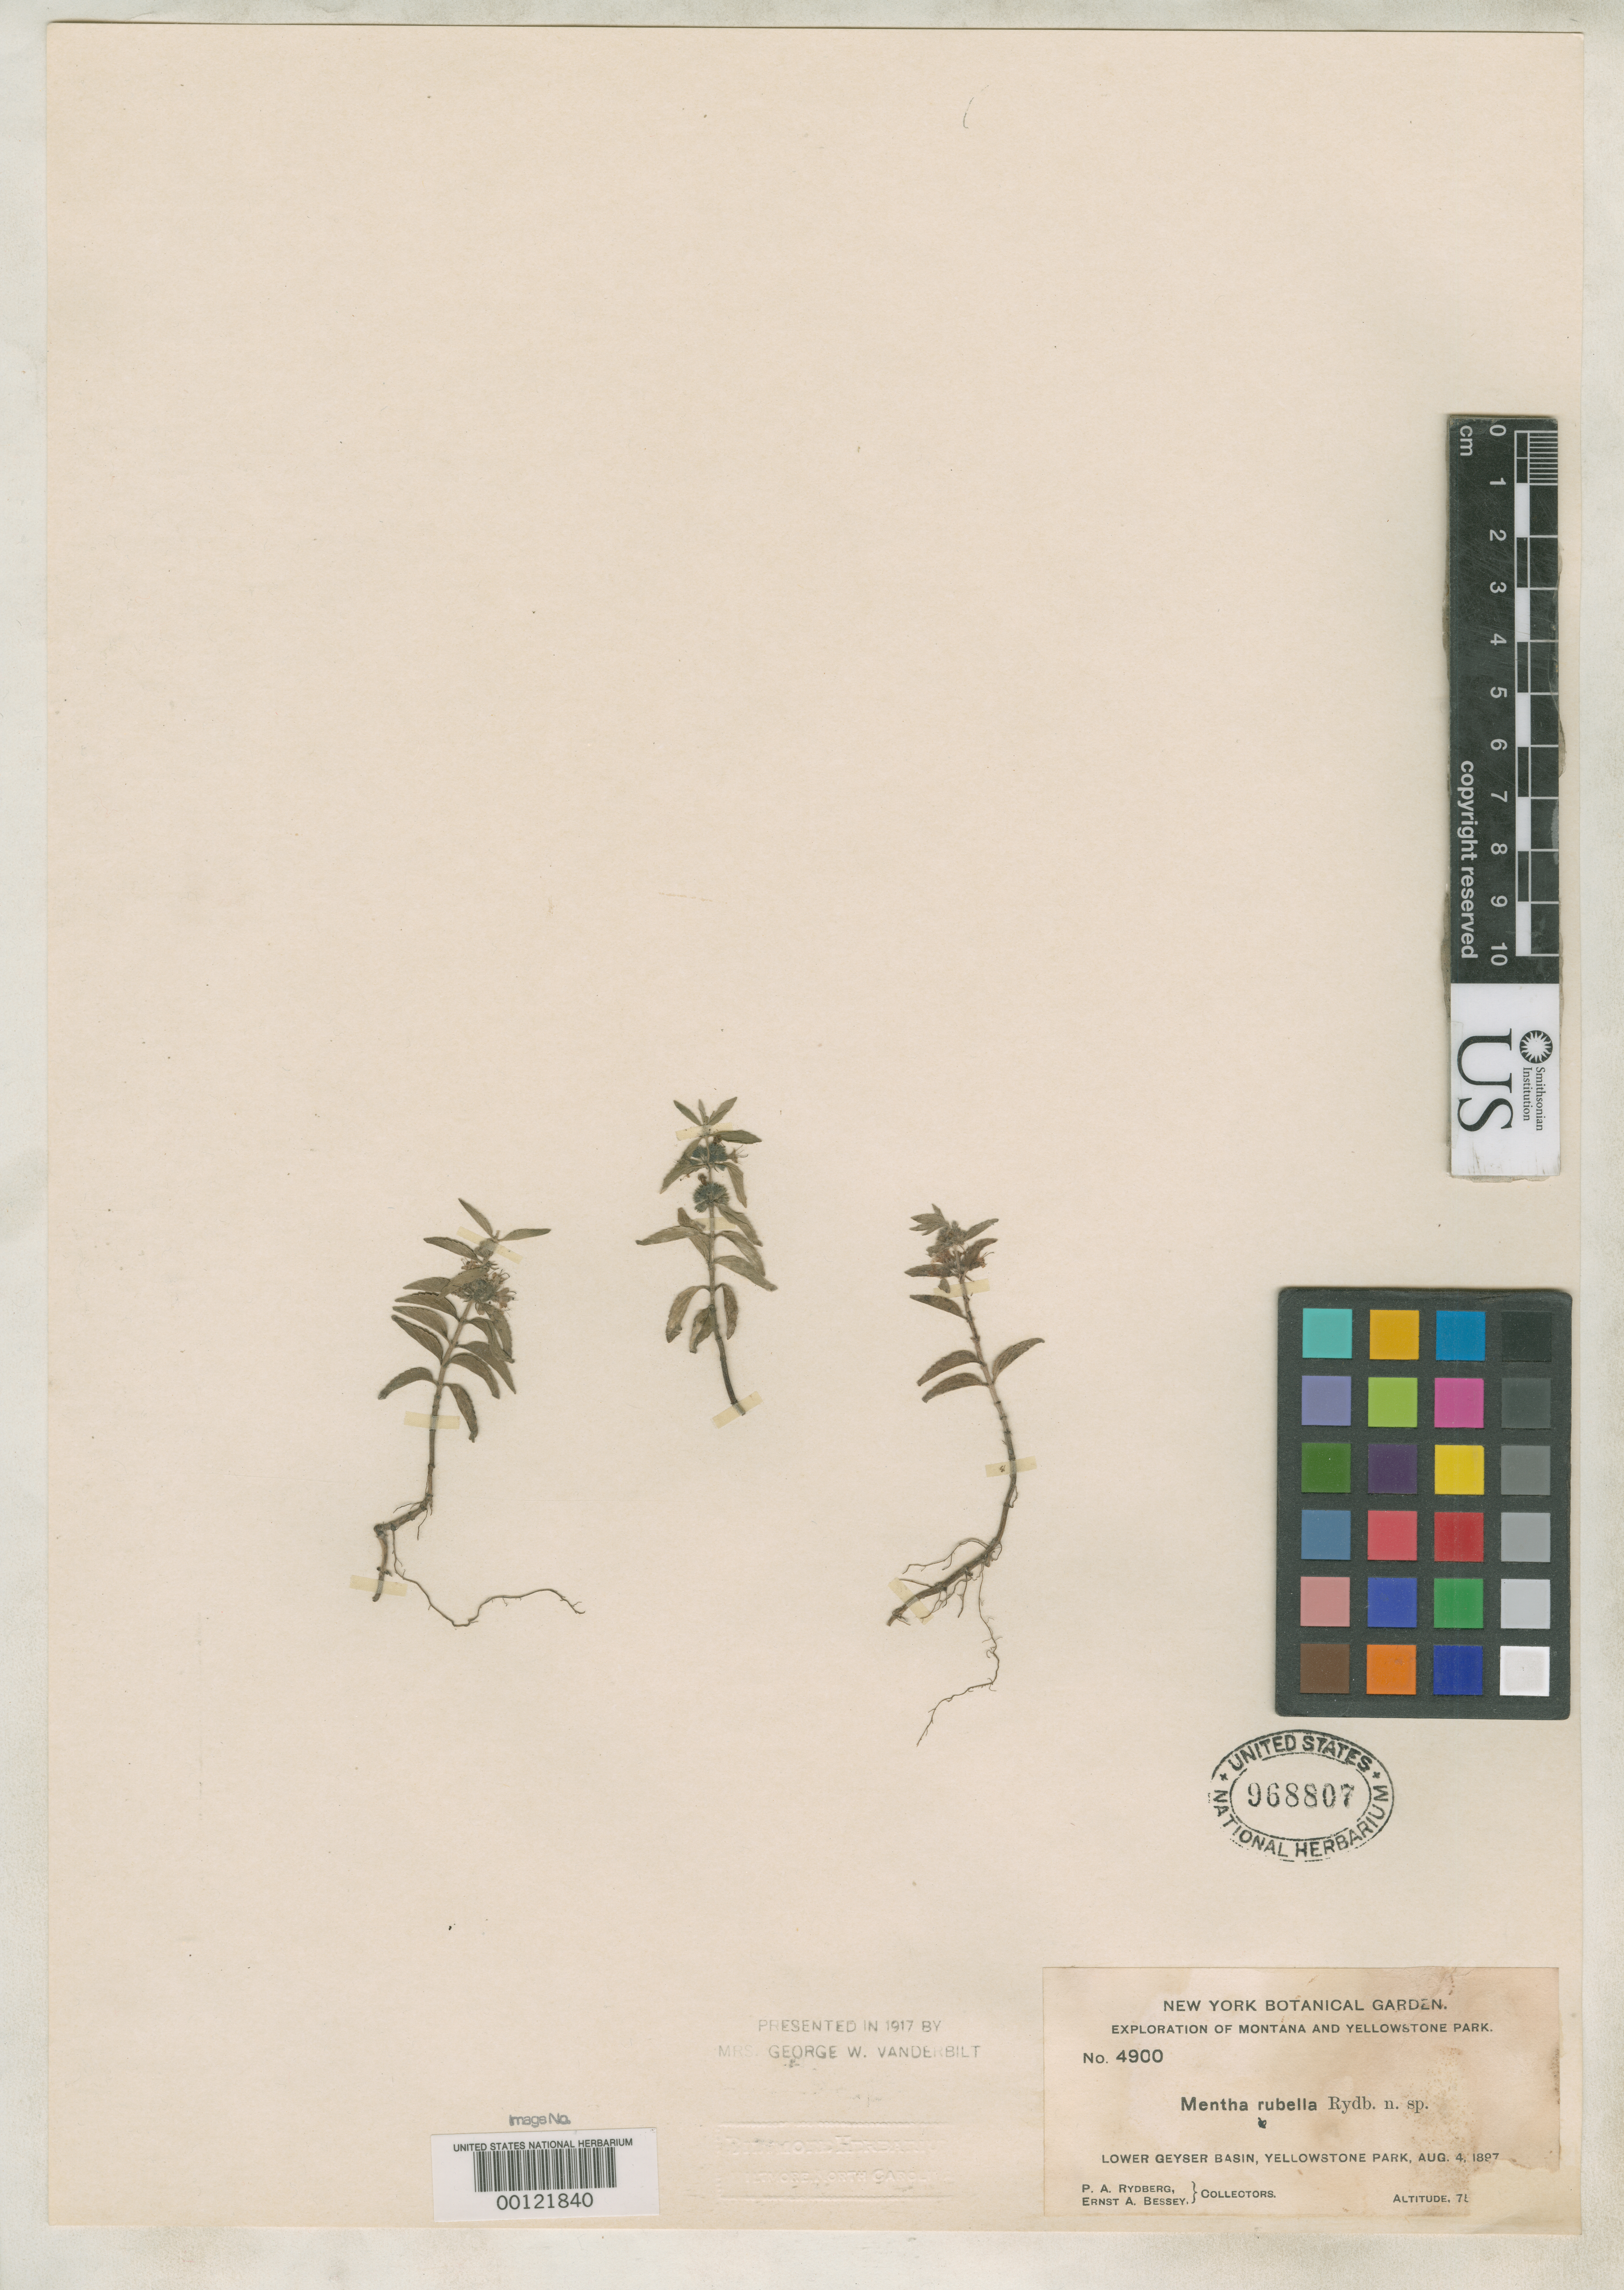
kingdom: Plantae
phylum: Tracheophyta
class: Magnoliopsida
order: Lamiales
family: Lamiaceae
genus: Mentha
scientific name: Mentha rubella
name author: Rydb.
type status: Isotype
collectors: P. A. Rydberg & E. Bessey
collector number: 4900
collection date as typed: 04 Aug 1897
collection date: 1897-08-04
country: United States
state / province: Montana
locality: Lower geyser basin, Yellowstone Park.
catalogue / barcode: US 968807